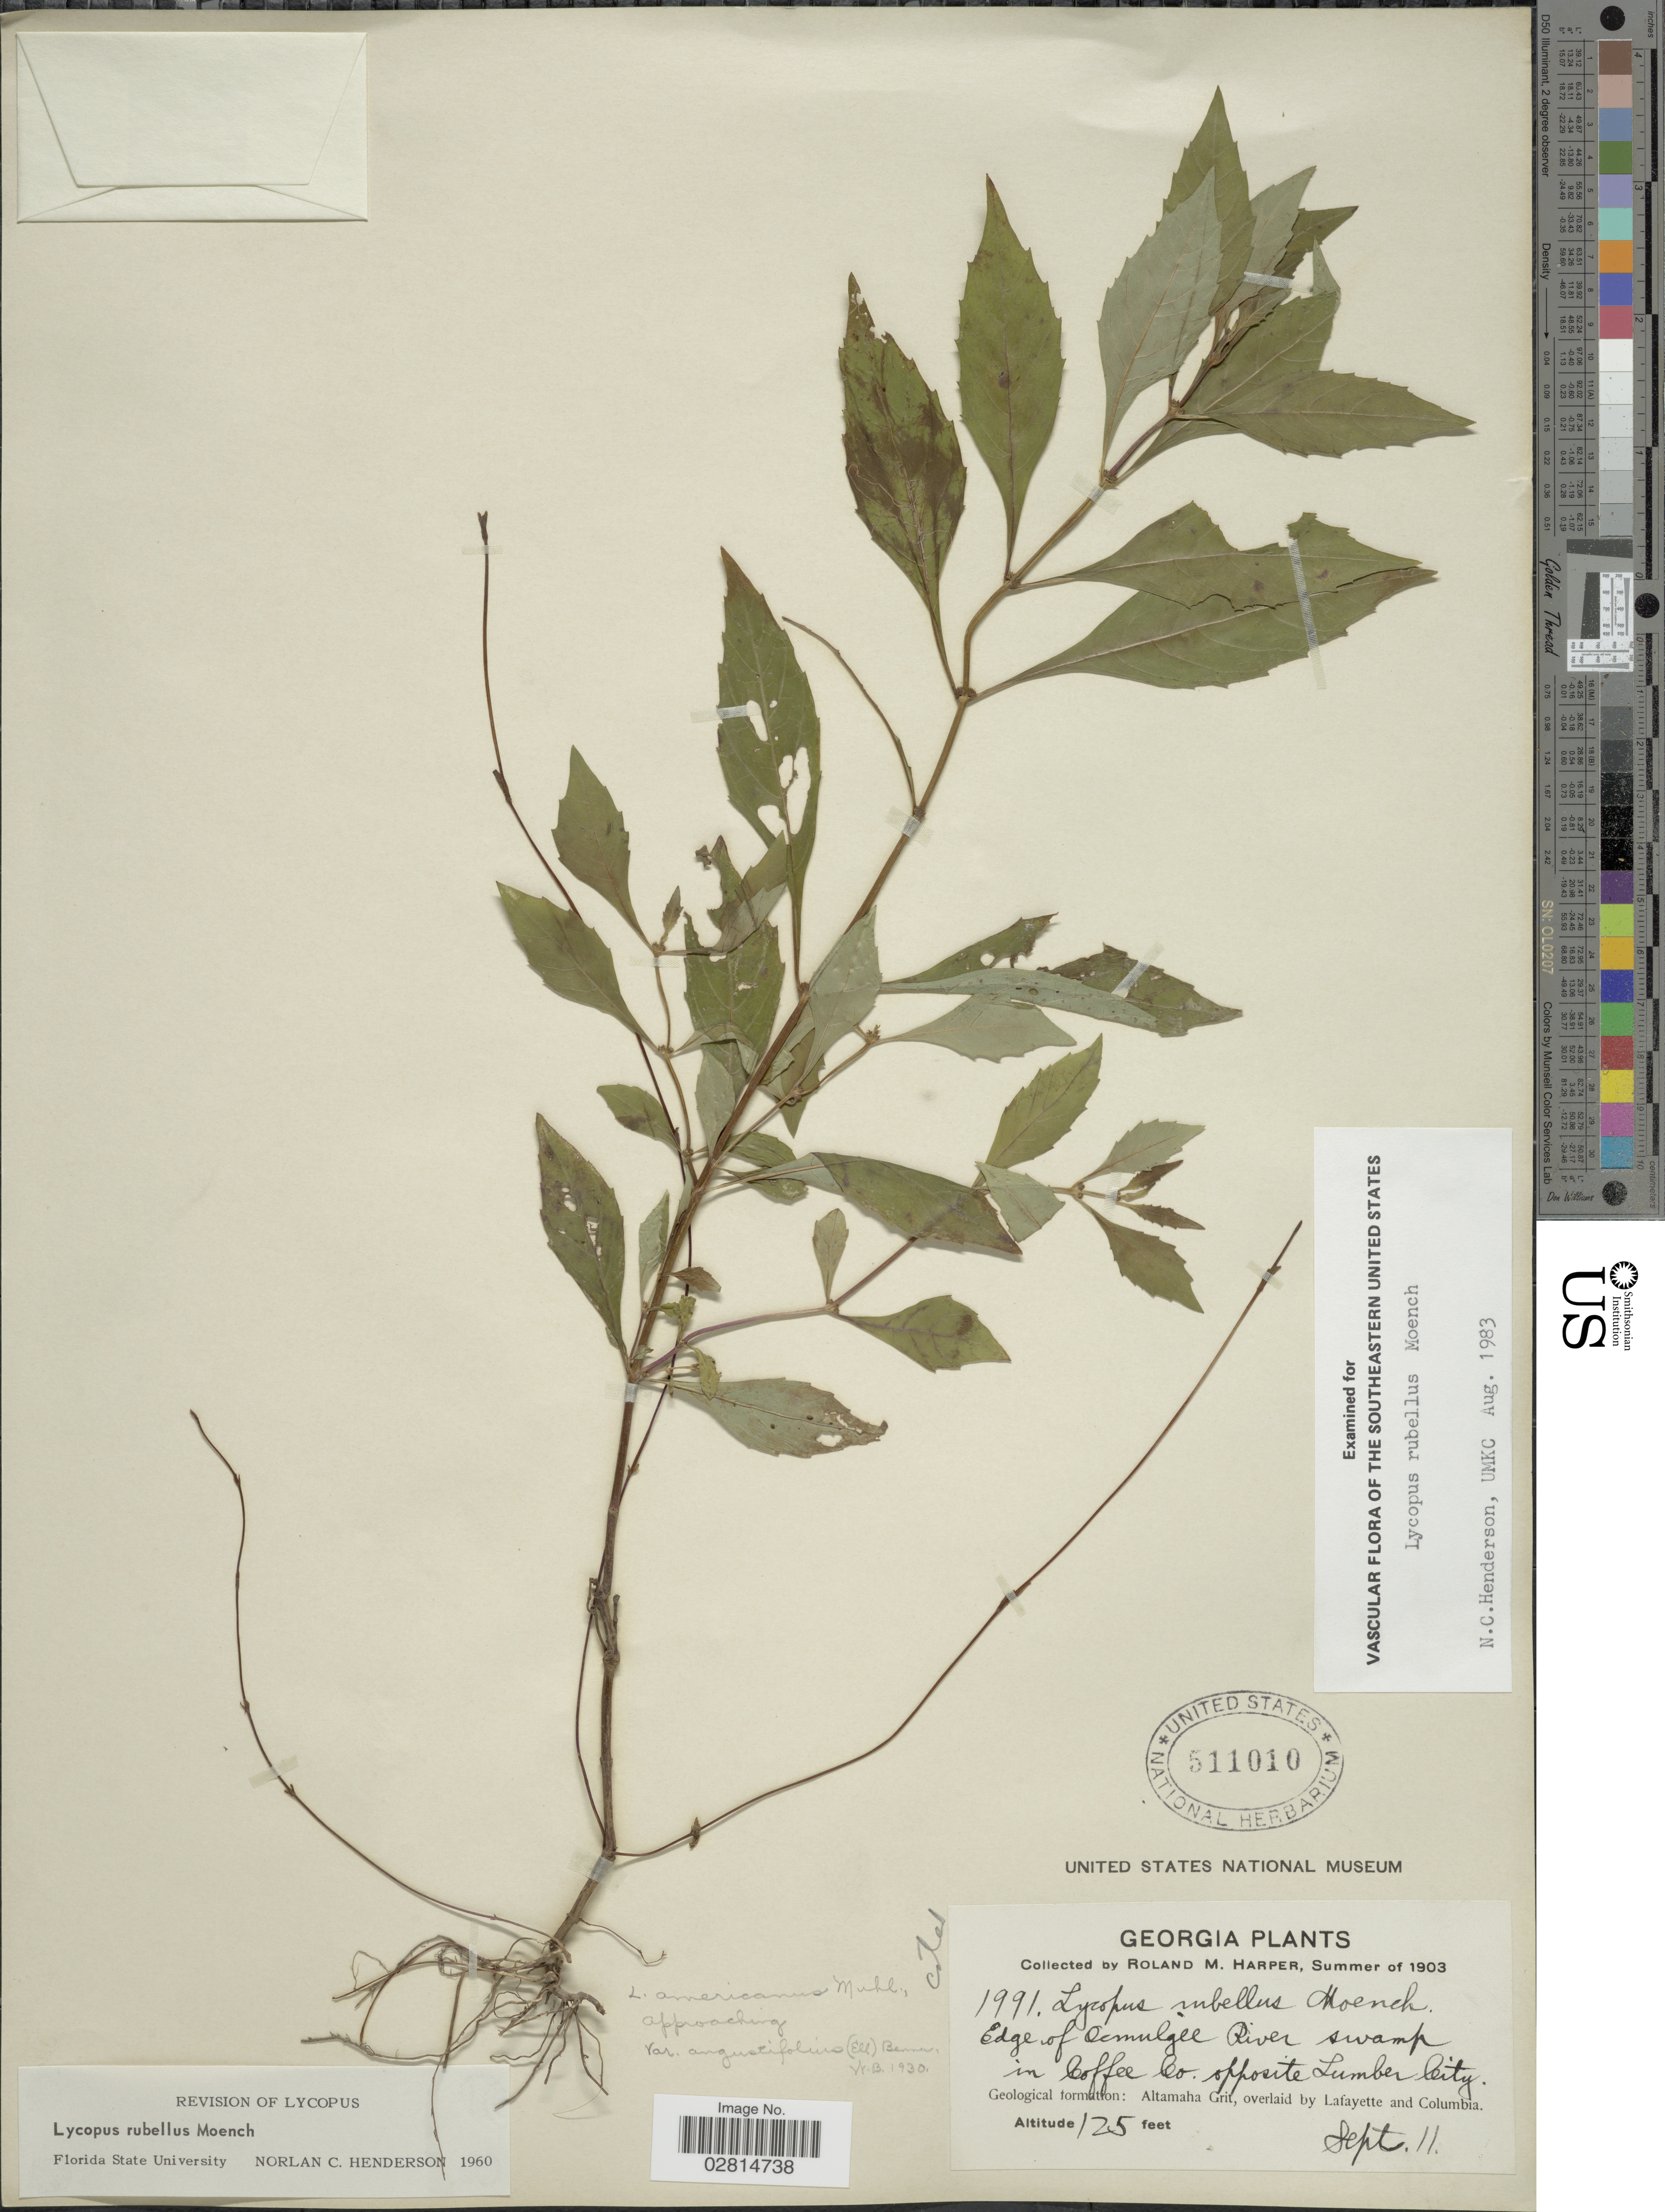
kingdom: Plantae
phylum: Tracheophyta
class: Magnoliopsida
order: Lamiales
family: Lamiaceae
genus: Lycopus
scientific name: Lycopus rubellus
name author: Moench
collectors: R. M. Harper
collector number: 1991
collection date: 1903-09-11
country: United States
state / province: Georgia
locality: Edge of Ocmulgee River swamp on Coffee Co. opposite Lumber City. Altamaha Grit, overlaid by Lafayette and Columbia.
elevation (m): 38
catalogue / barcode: US 511010